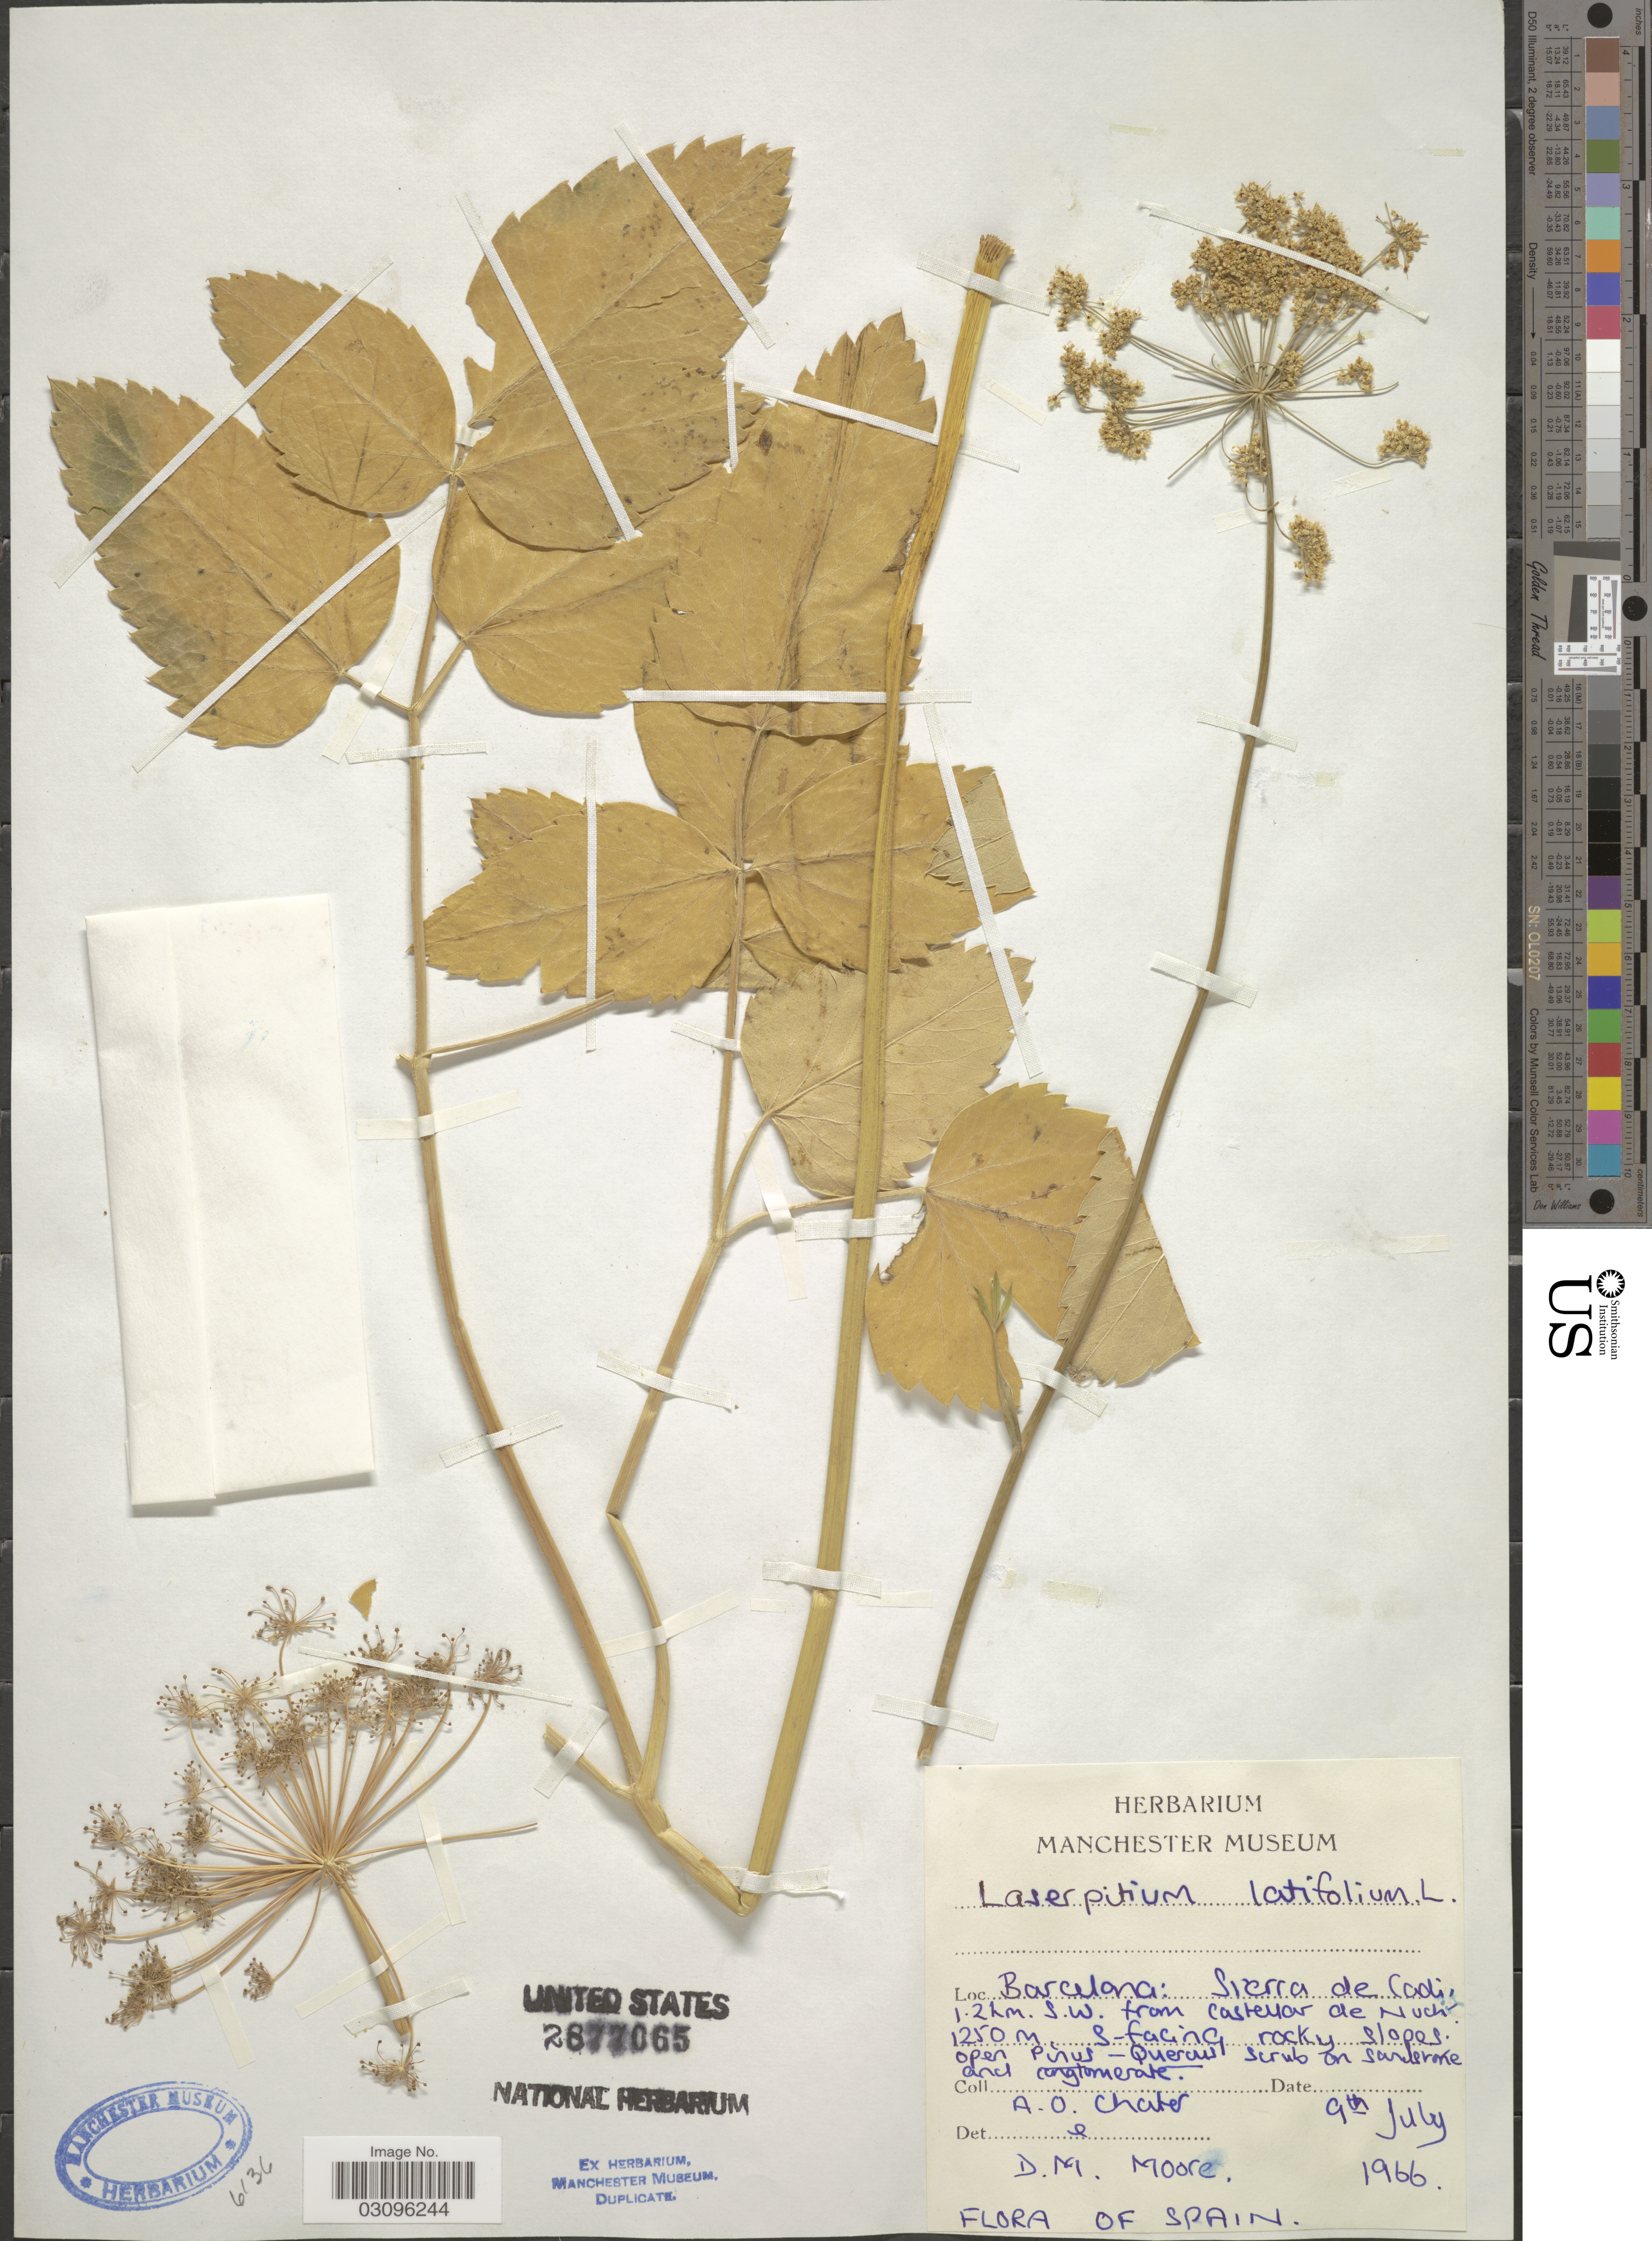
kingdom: Plantae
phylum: Tracheophyta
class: Magnoliopsida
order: Apiales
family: Apiaceae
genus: Laserpitium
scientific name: Laserpitium latifolium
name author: L.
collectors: A. O. Chater & D. Moore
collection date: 1966-07-09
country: Spain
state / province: Catalunya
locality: Barcelona: Sierra de Cadi, 1.2 km S.W. from Castellar de n'Hug. S-facing rocky slopes.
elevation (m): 1250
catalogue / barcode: US 2877065